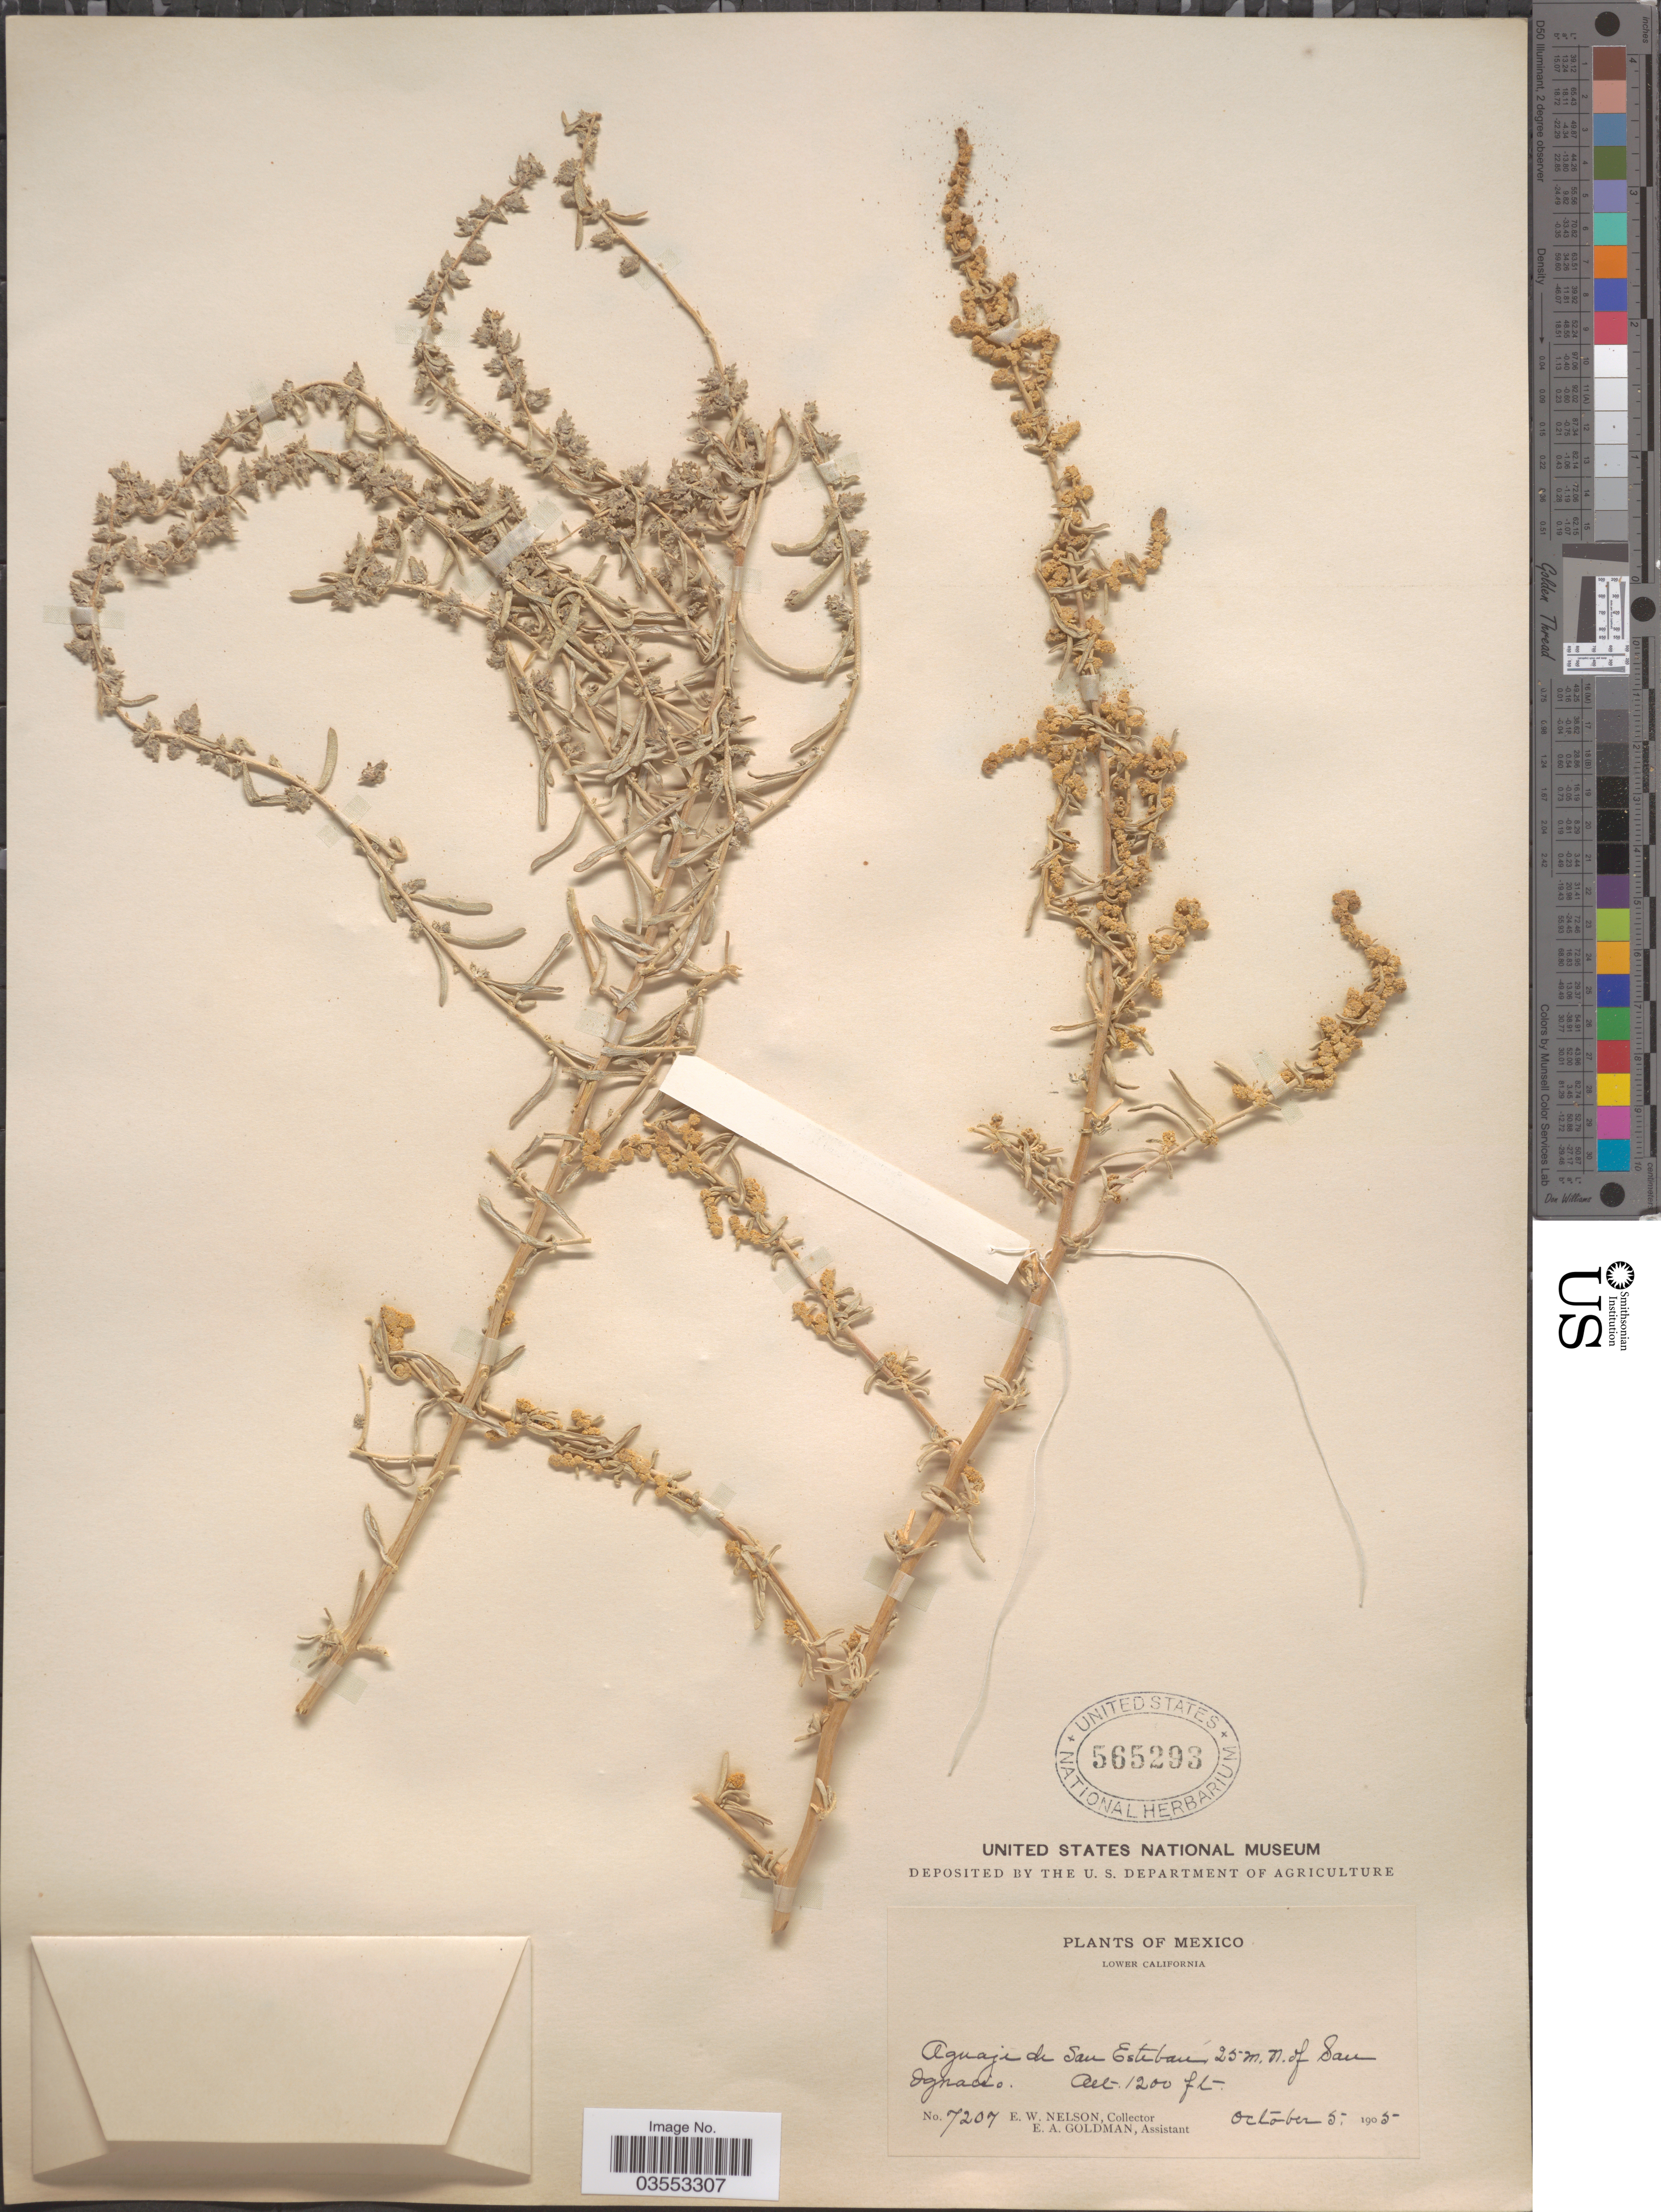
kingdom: Plantae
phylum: Tracheophyta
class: Magnoliopsida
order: Caryophyllales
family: Amaranthaceae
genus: Atriplex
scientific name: Atriplex linearis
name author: S. Watson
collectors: E. W. Nelson & E. A. Goldman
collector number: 7207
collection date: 1905-10-05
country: Mexico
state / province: Baja California Sur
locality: Lower California. Aguaje de San Esteban 25 m. N. of San Ignacio.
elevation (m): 366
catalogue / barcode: US 565293